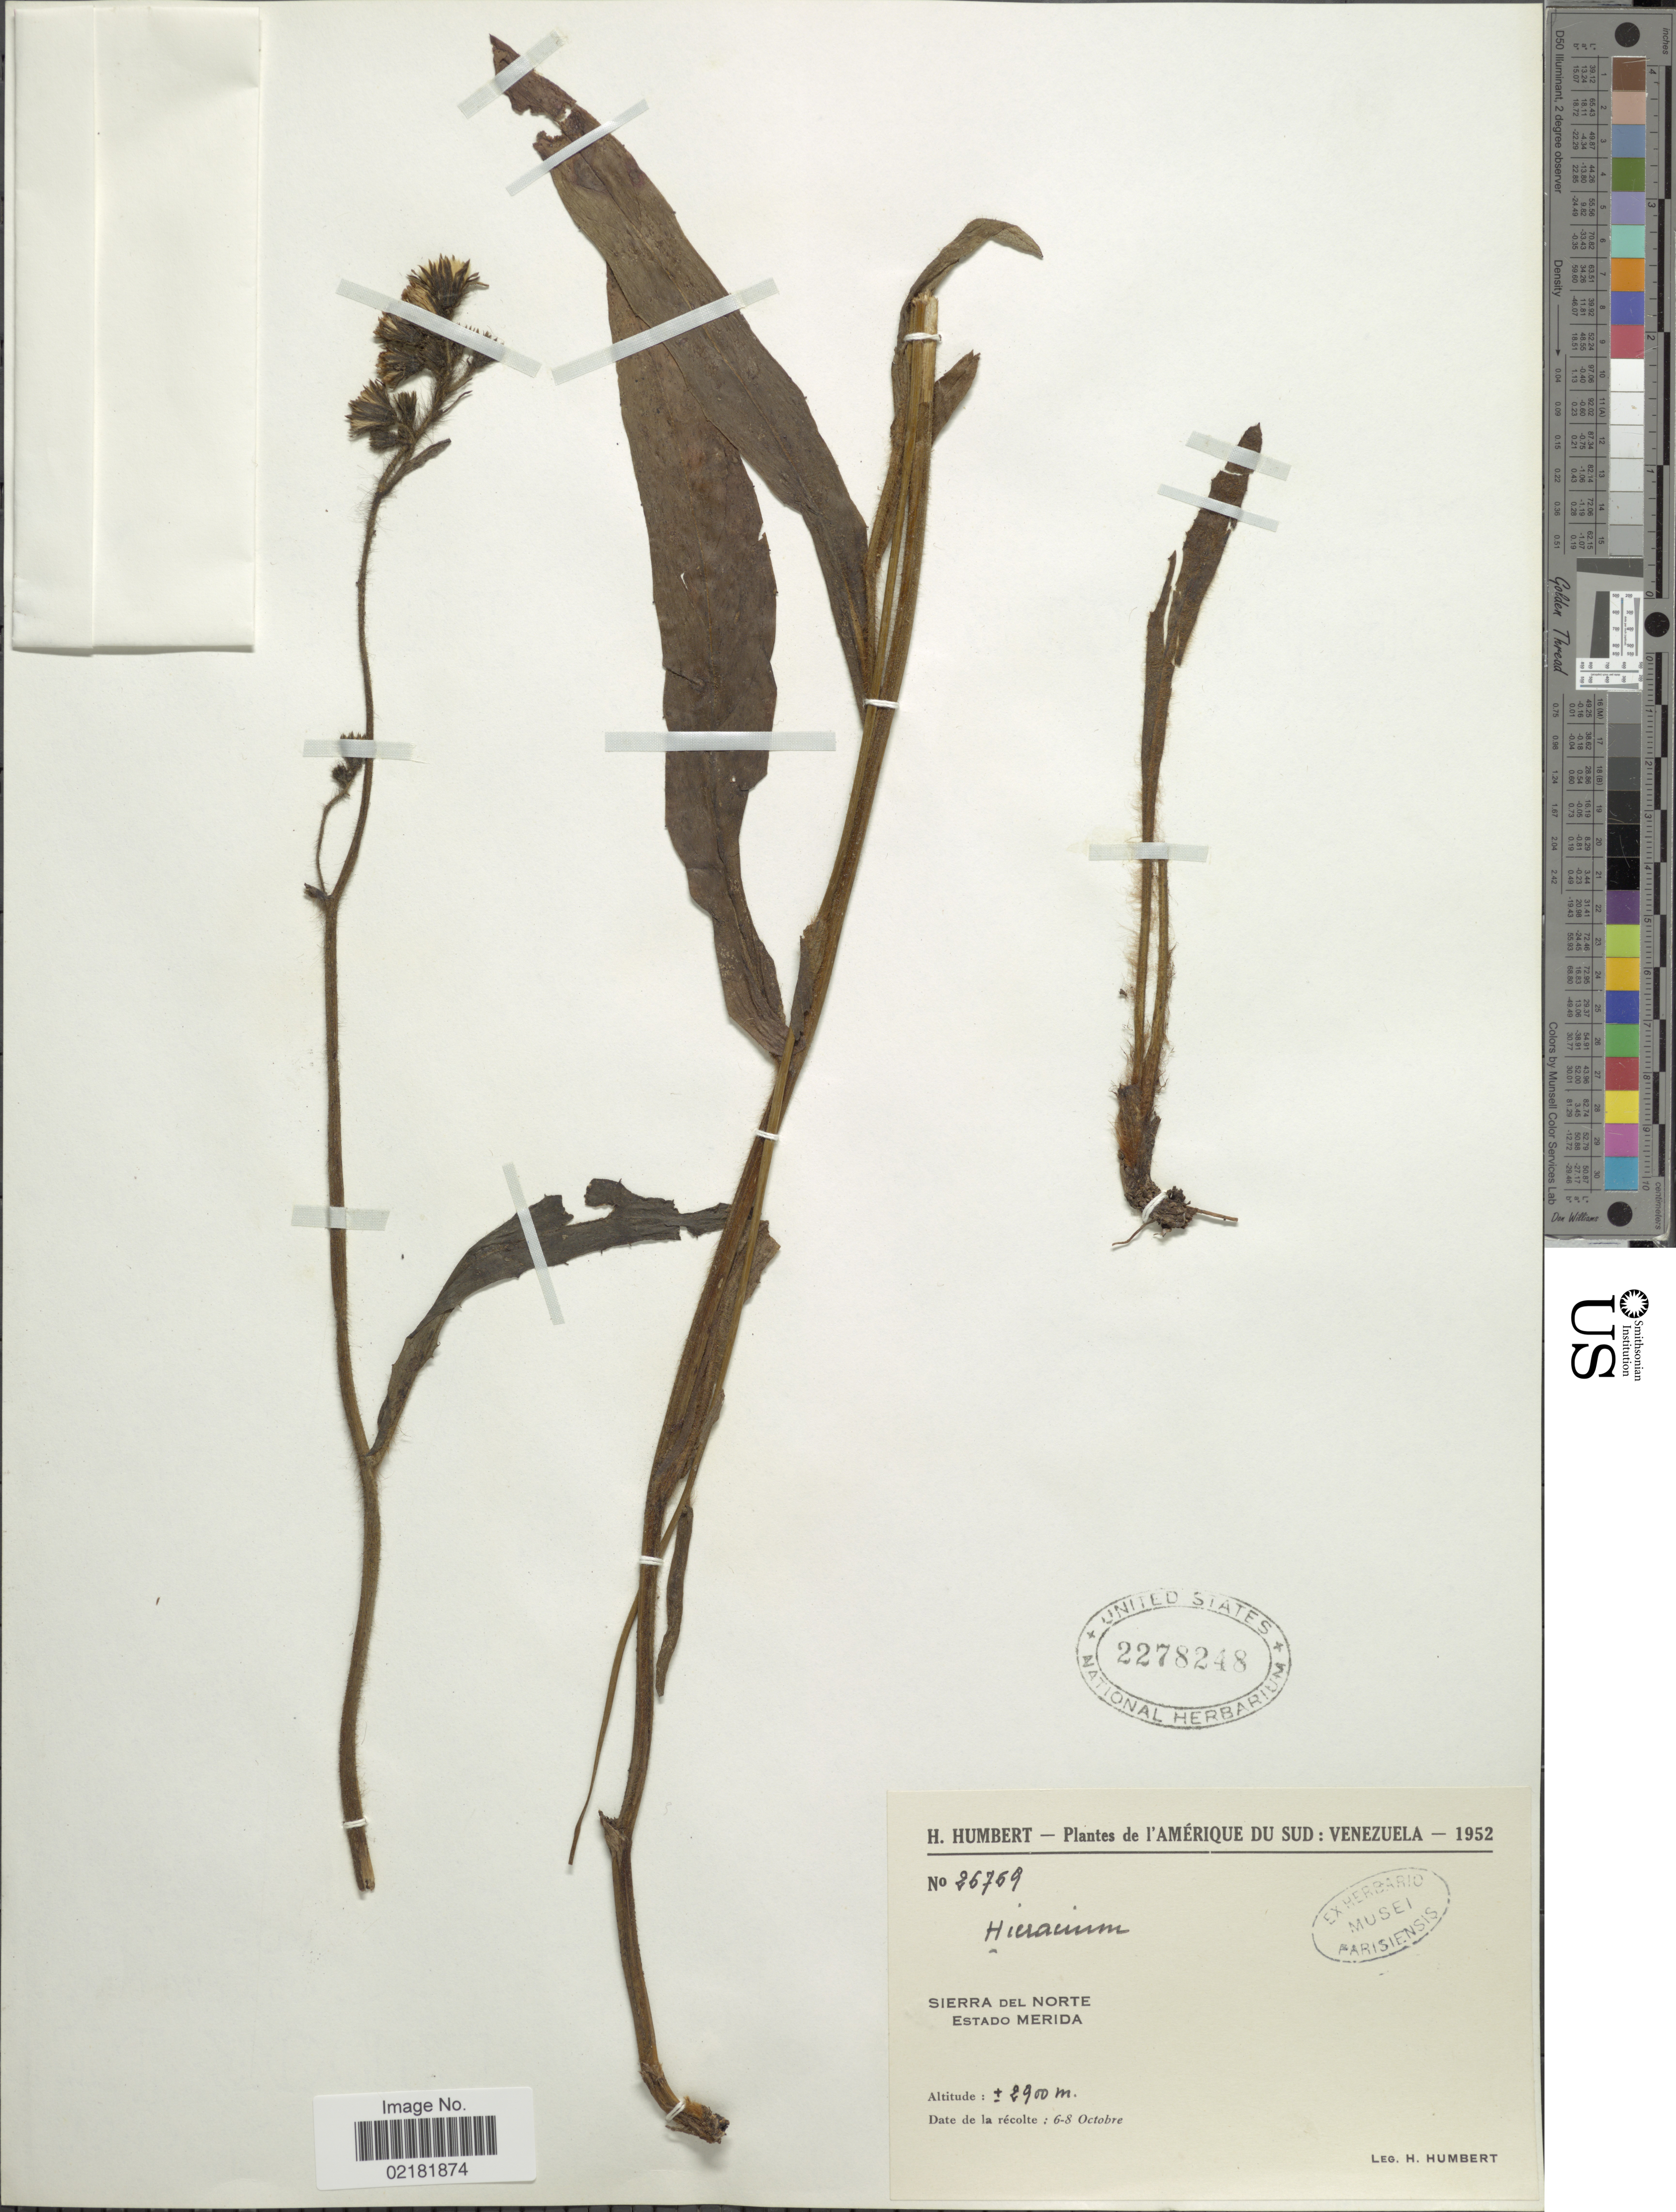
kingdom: Plantae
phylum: Tracheophyta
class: Magnoliopsida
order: Asterales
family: Asteraceae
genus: Hieracium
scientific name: Hieracium repandulare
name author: Druce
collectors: H. Humbert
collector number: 26759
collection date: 1952-10-06/1952-10-08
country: Venezuela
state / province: Mérida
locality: Sierra del Norte.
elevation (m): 2900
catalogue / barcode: US 2278248